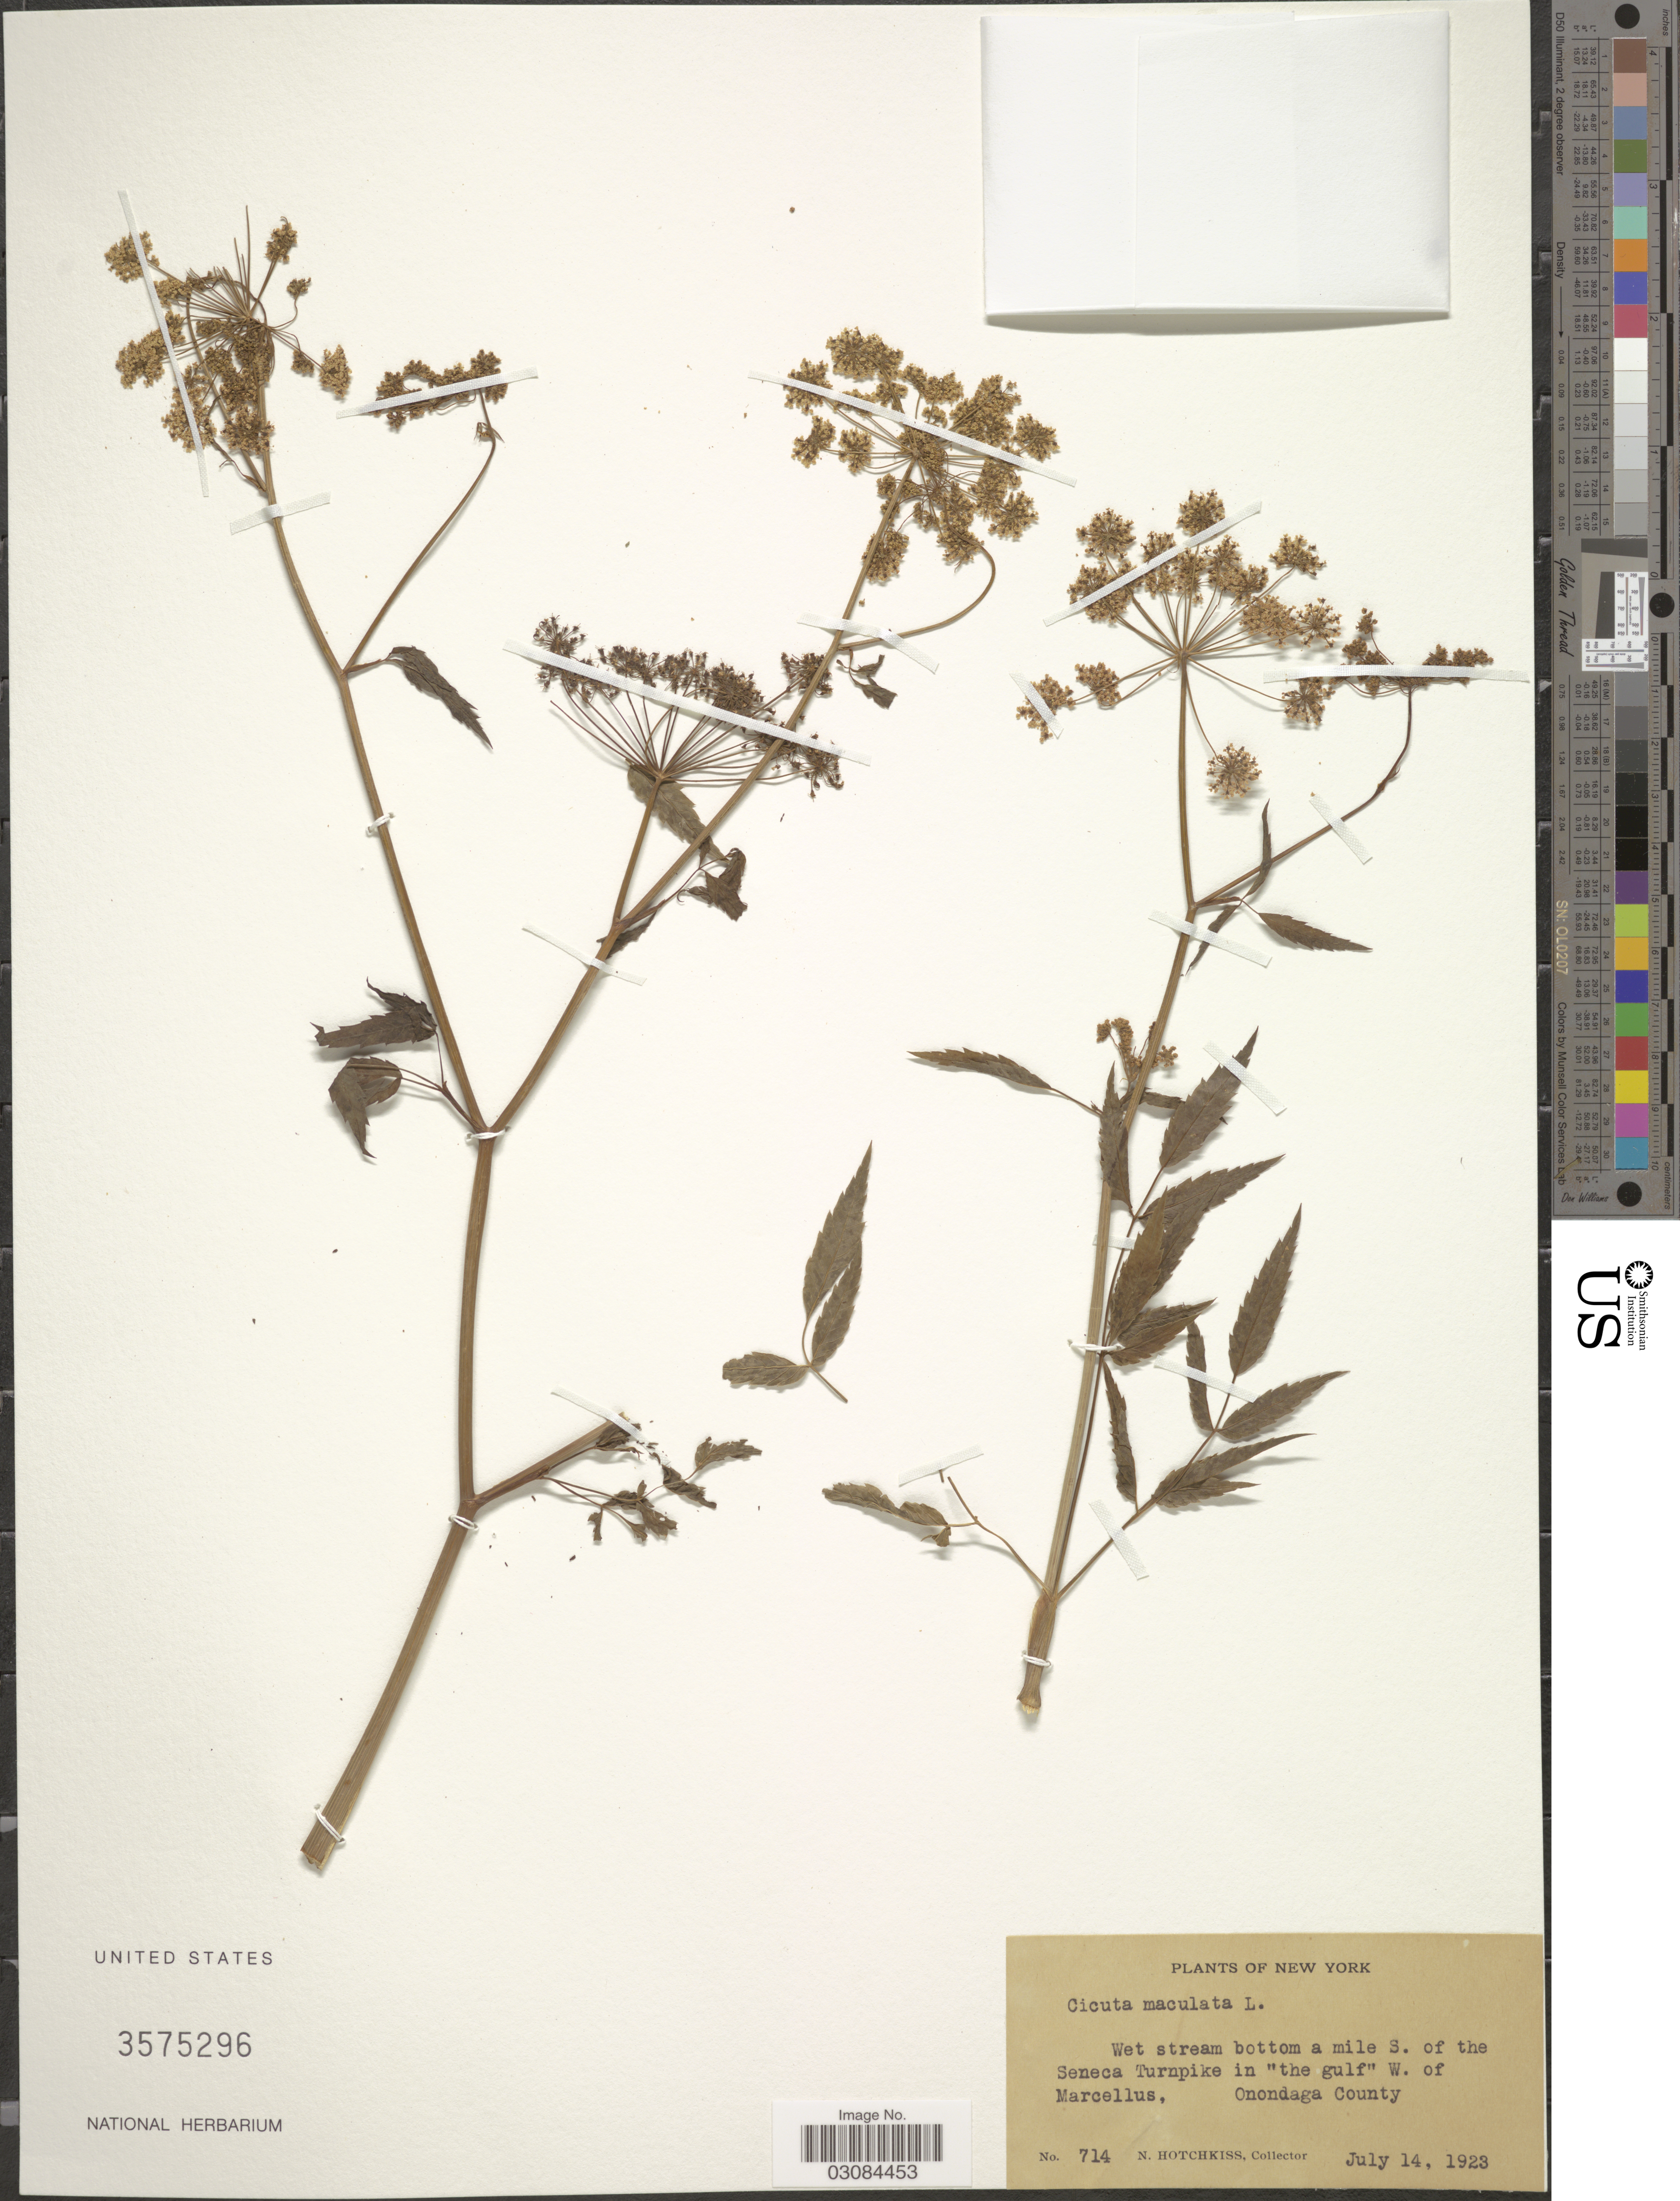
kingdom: Plantae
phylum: Tracheophyta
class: Magnoliopsida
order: Apiales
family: Apiaceae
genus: Cicuta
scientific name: Cicuta maculata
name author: L.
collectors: N. Hotchkiss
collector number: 714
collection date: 1923-07-14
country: United States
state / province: New York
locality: Wet stream bottom a mile S. of the Seneca Turnpike in "the gulf" W. of Marcellus. Onondaga County.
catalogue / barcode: US 3575296